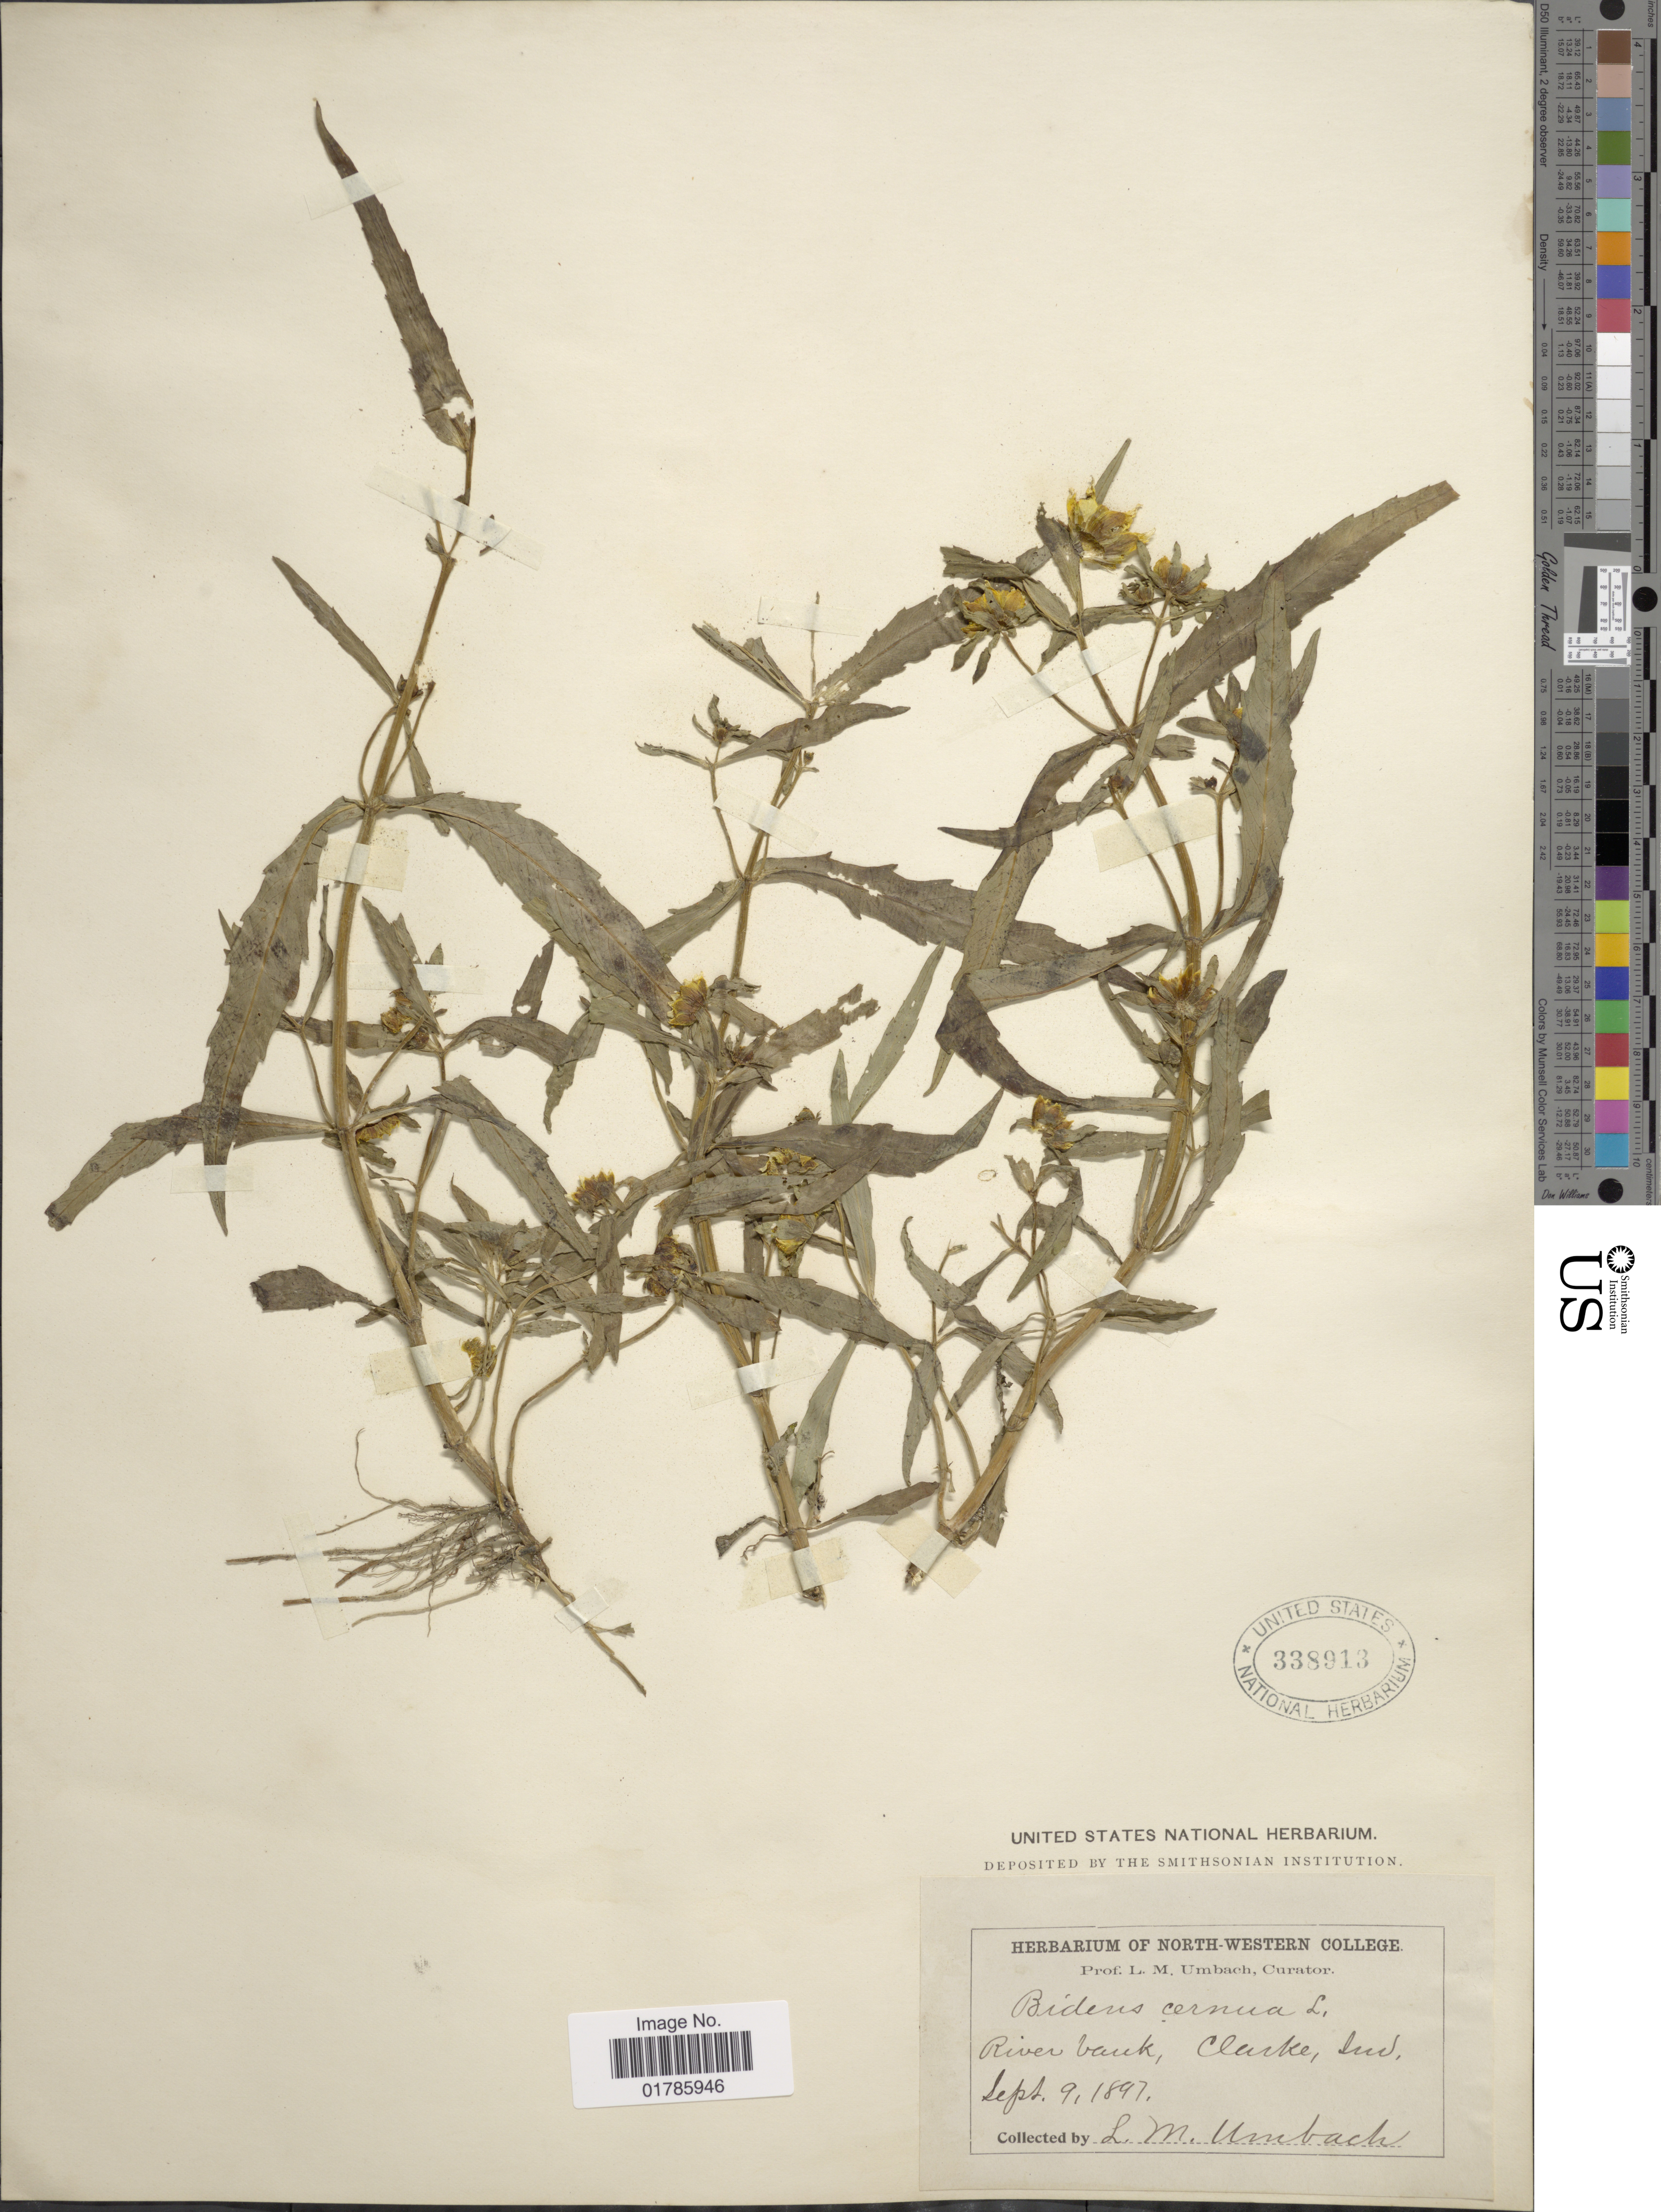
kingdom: Plantae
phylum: Tracheophyta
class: Magnoliopsida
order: Asterales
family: Asteraceae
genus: Bidens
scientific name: Bidens cernua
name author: L.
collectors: L. M. Umbach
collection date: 1897-09-09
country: United States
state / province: Indiana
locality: Clarke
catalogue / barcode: US 338913